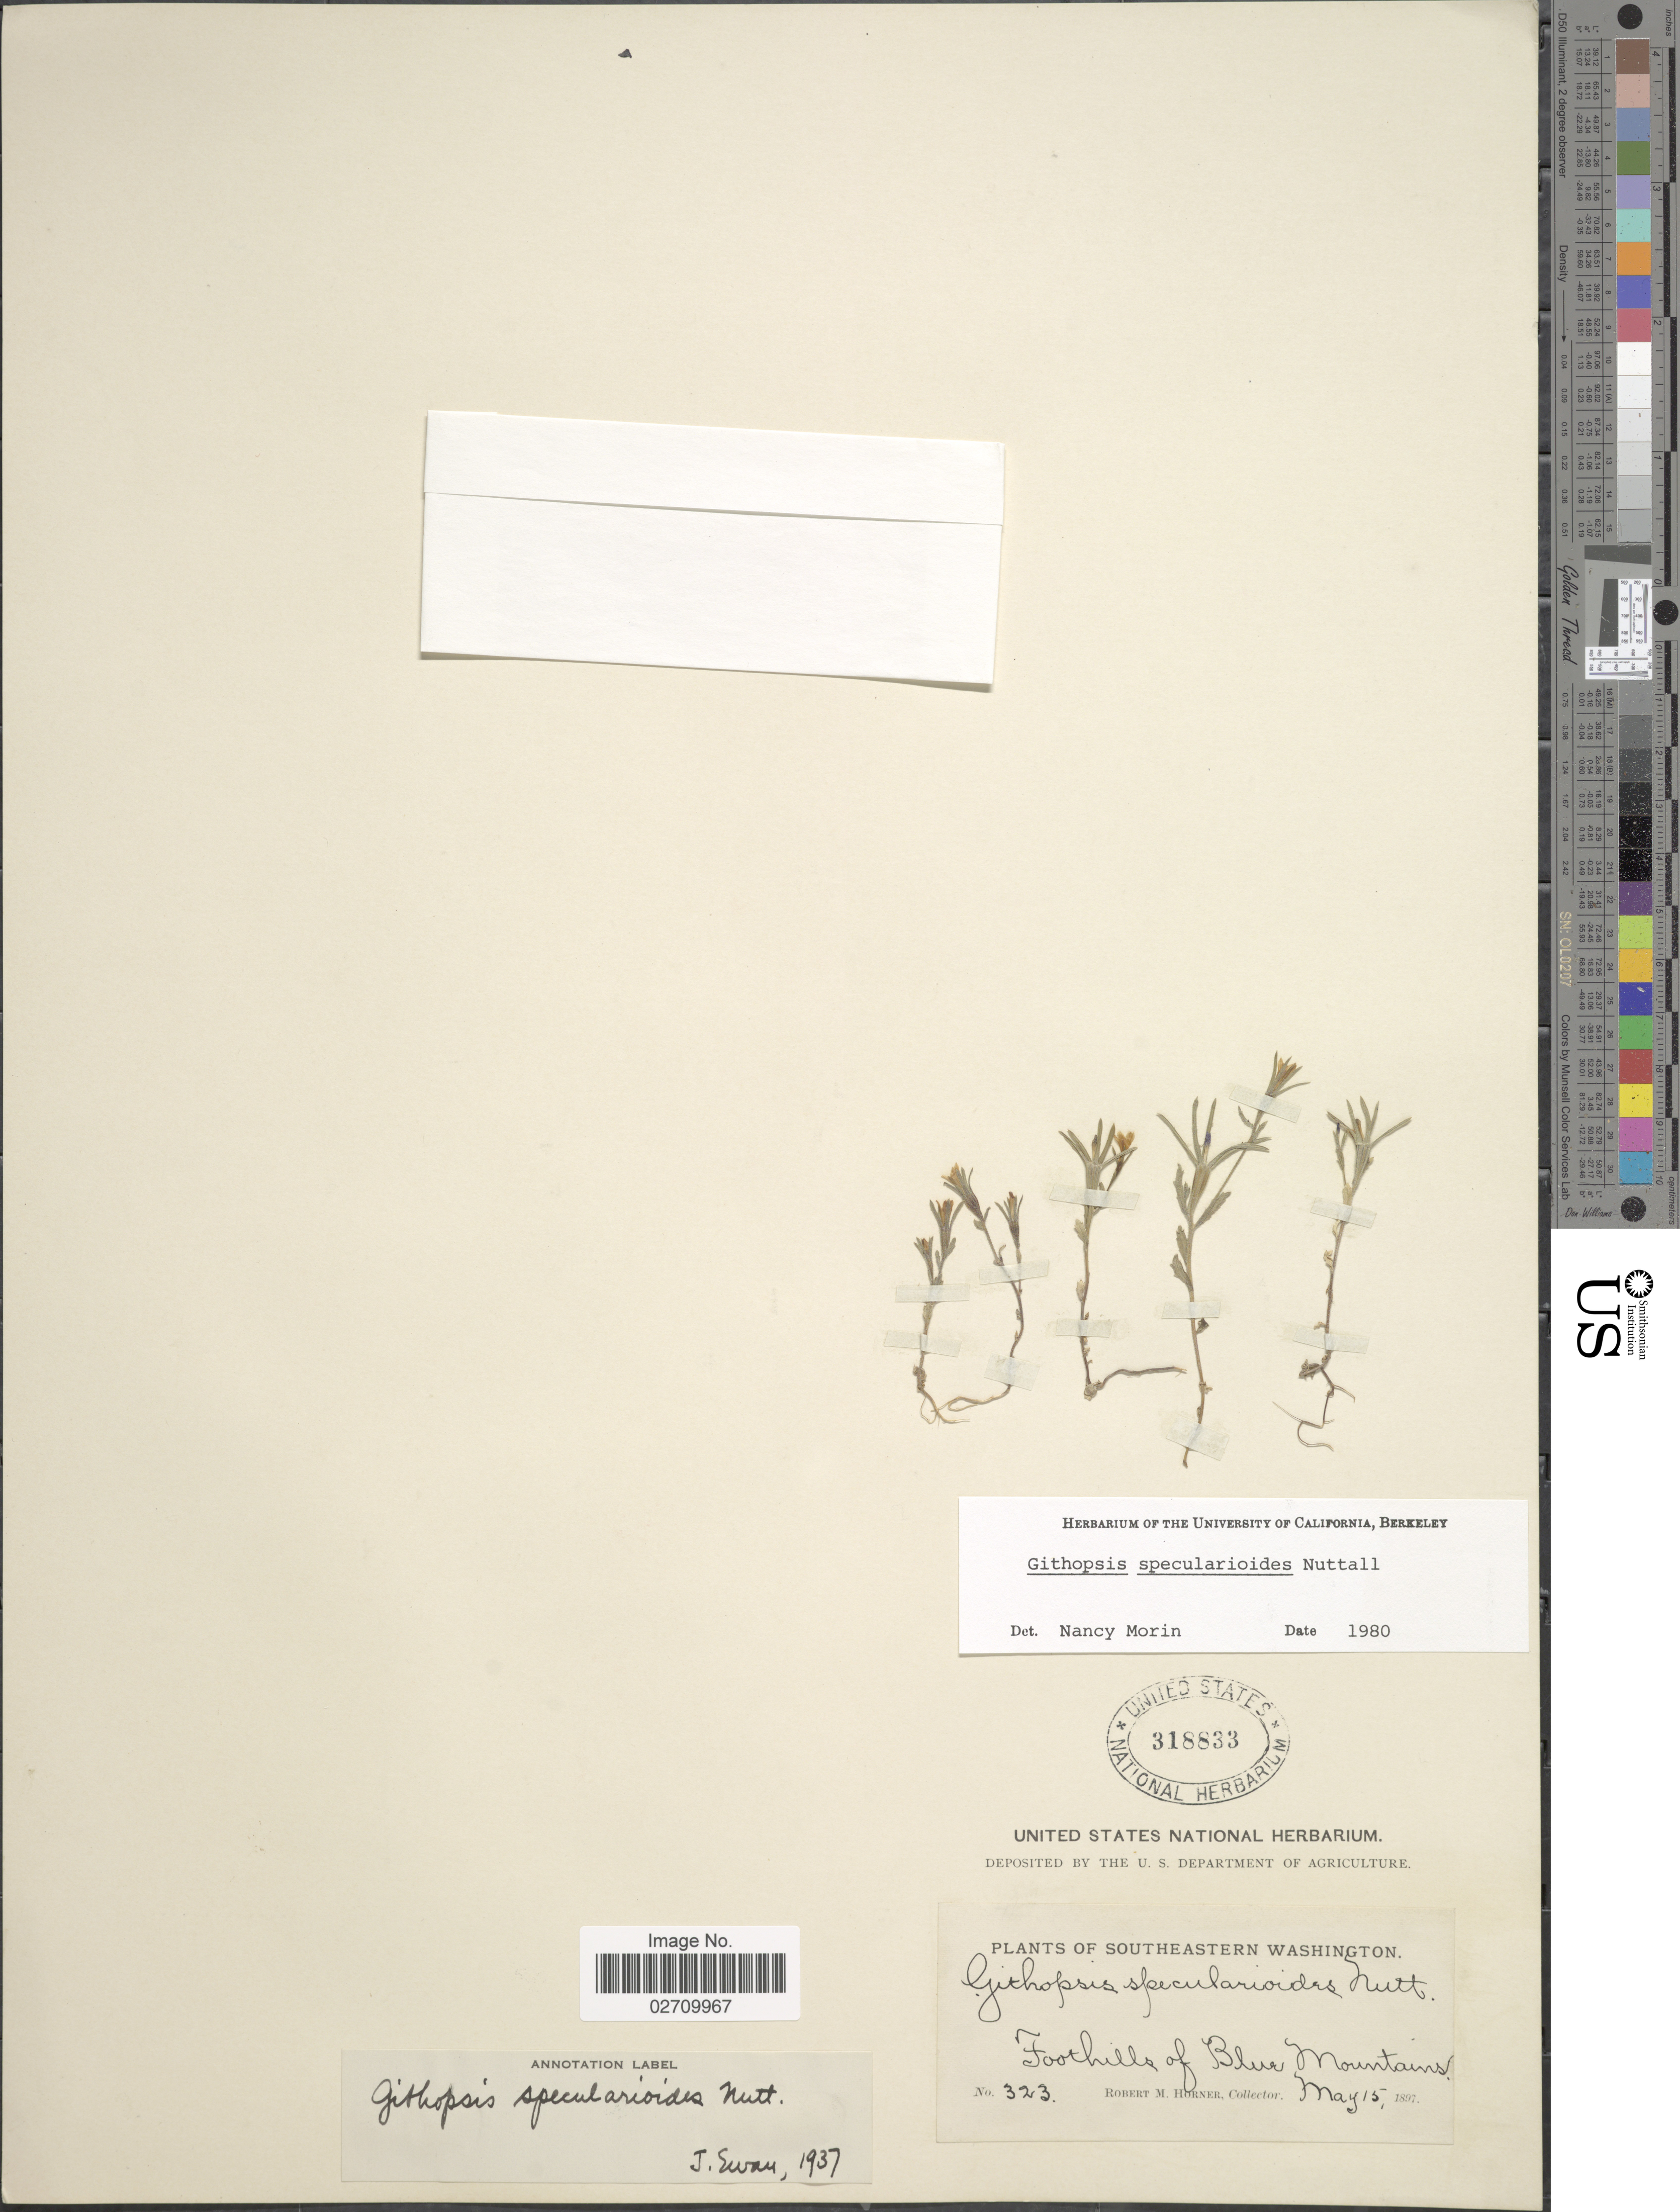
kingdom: Plantae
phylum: Tracheophyta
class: Magnoliopsida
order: Asterales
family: Campanulaceae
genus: Githopsis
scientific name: Githopsis specularioides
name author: Nutt.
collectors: R. Horner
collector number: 323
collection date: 1897-05-15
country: United States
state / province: Washington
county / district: Clallam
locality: Southeastern Washington. Foothills of Blue Mountains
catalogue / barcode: US 318833